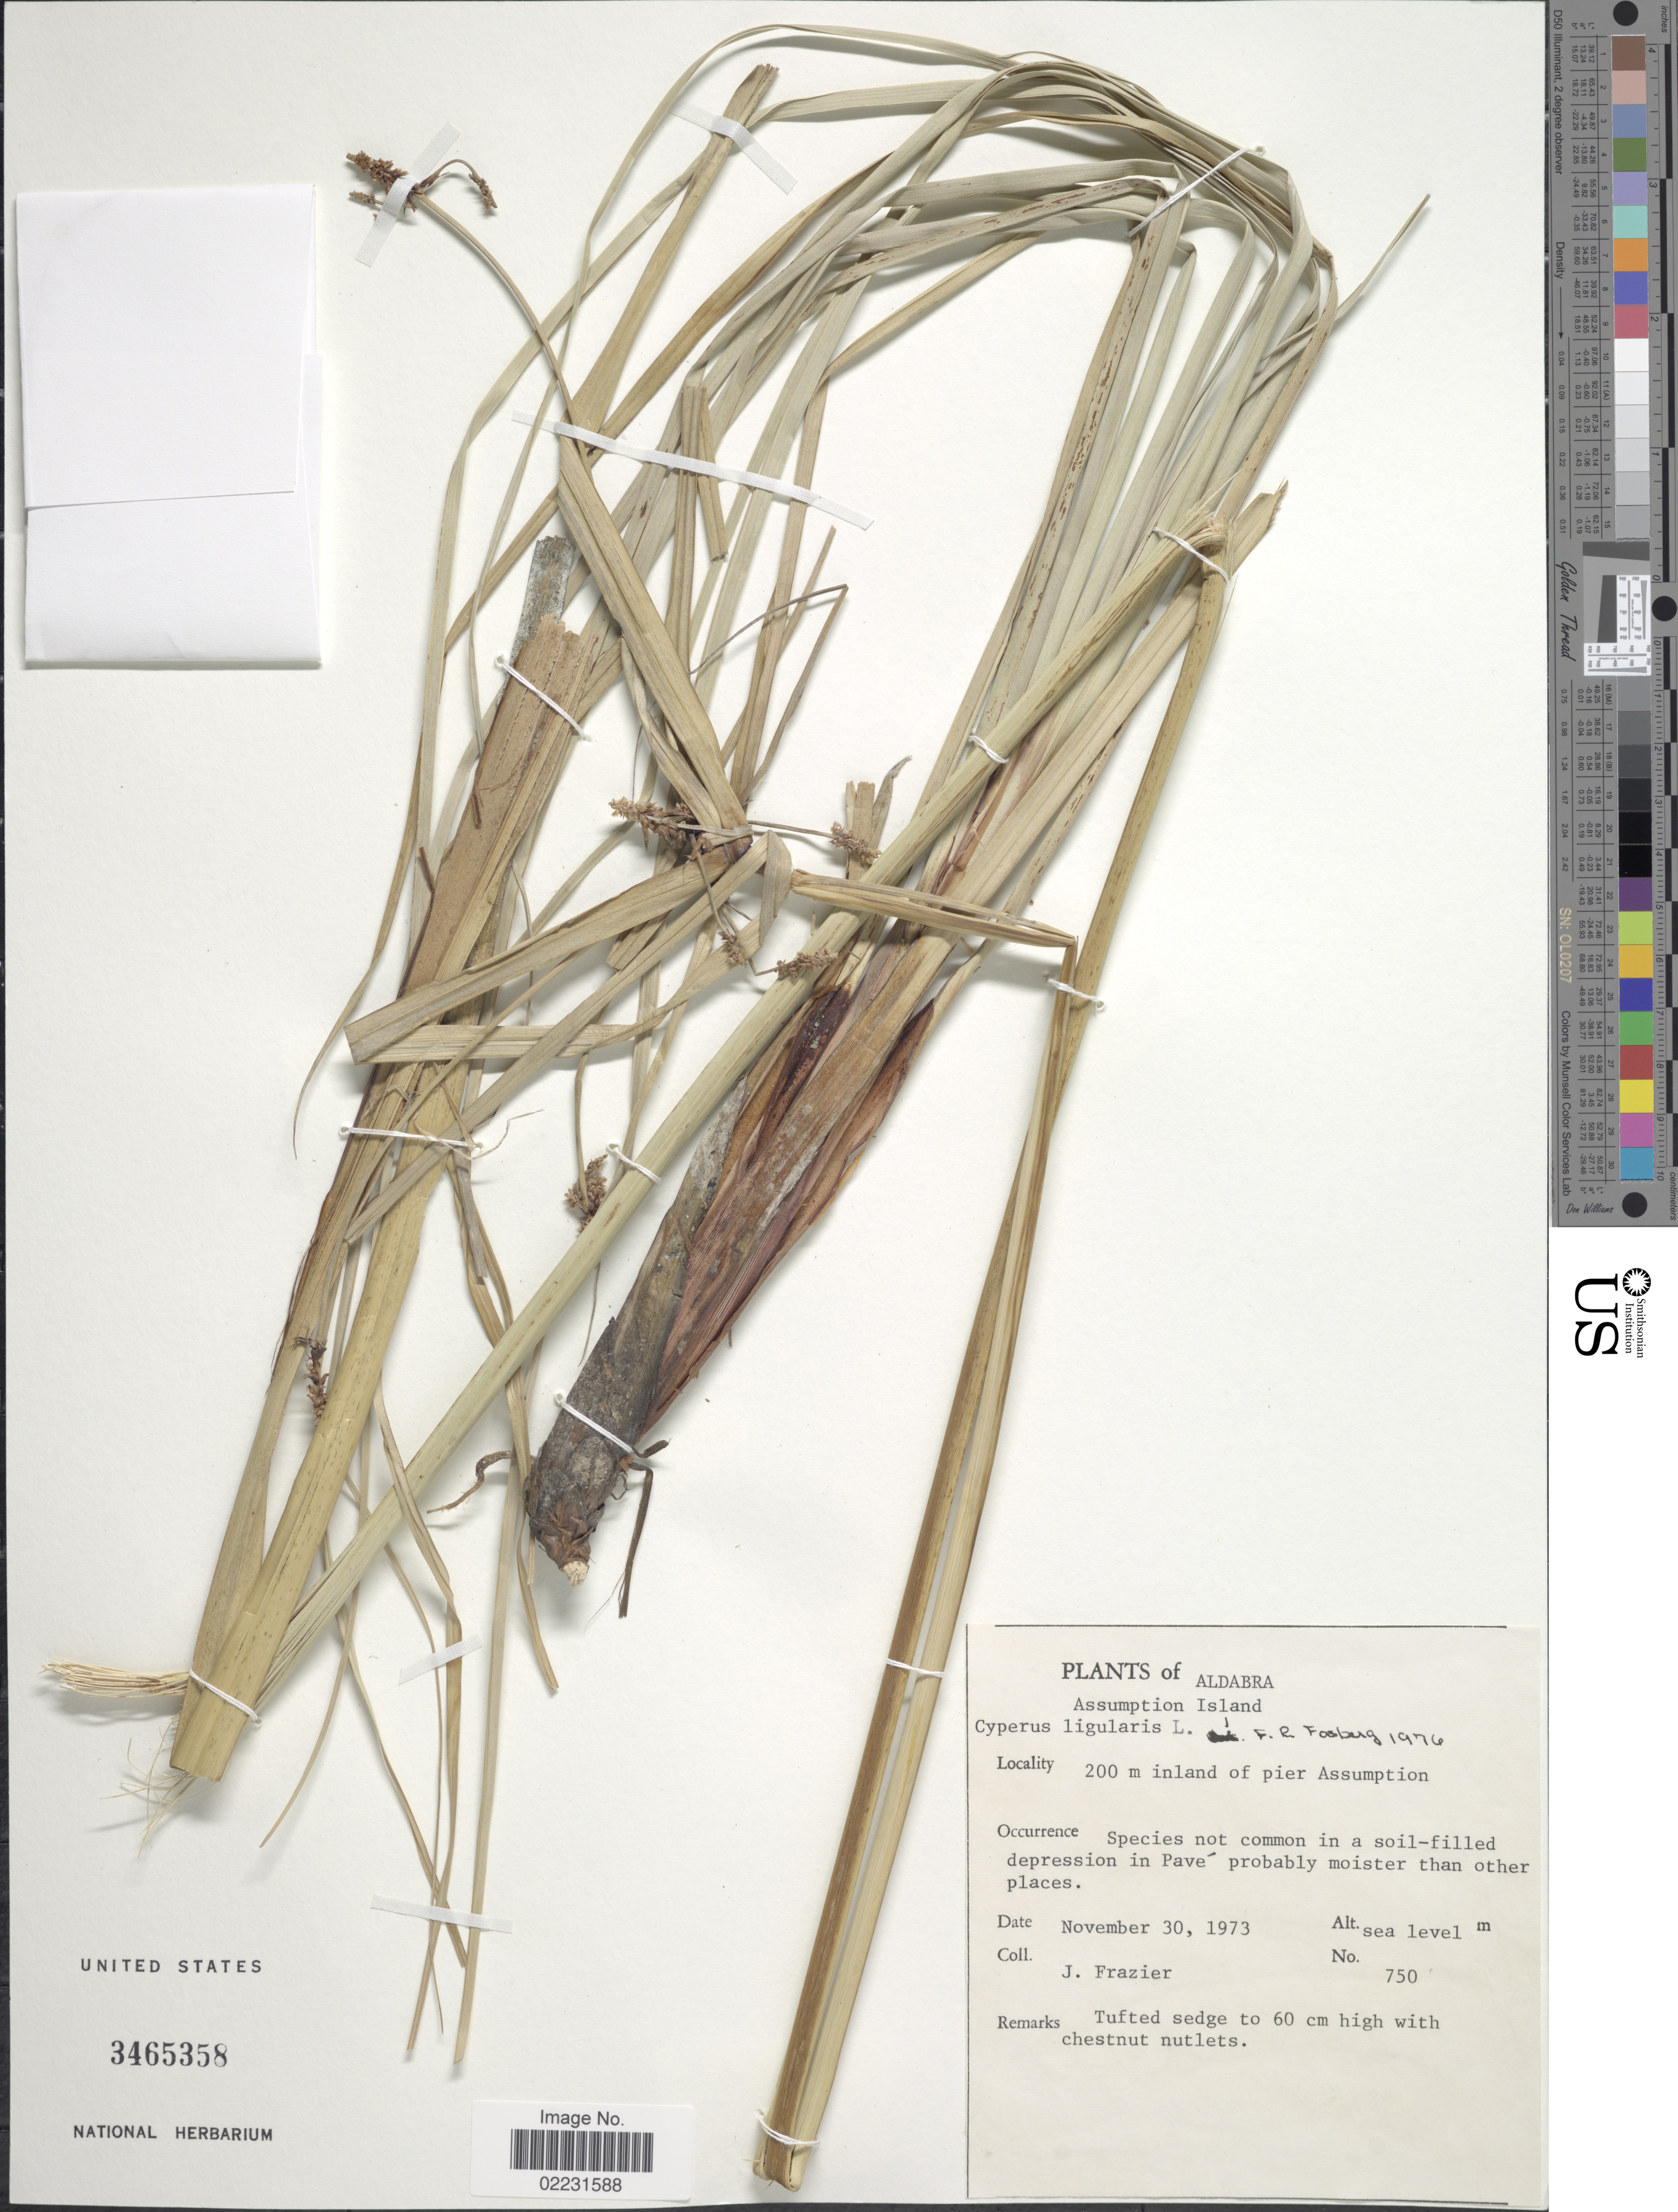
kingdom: Plantae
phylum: Tracheophyta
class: Liliopsida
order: Poales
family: Cyperaceae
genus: Cyperus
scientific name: Cyperus ligularis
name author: L.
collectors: J. Frazier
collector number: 750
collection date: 1973-11-30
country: Seychelles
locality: Aldabra, Assumption Island, 200 m inland of pier Assumption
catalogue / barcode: US 3465358